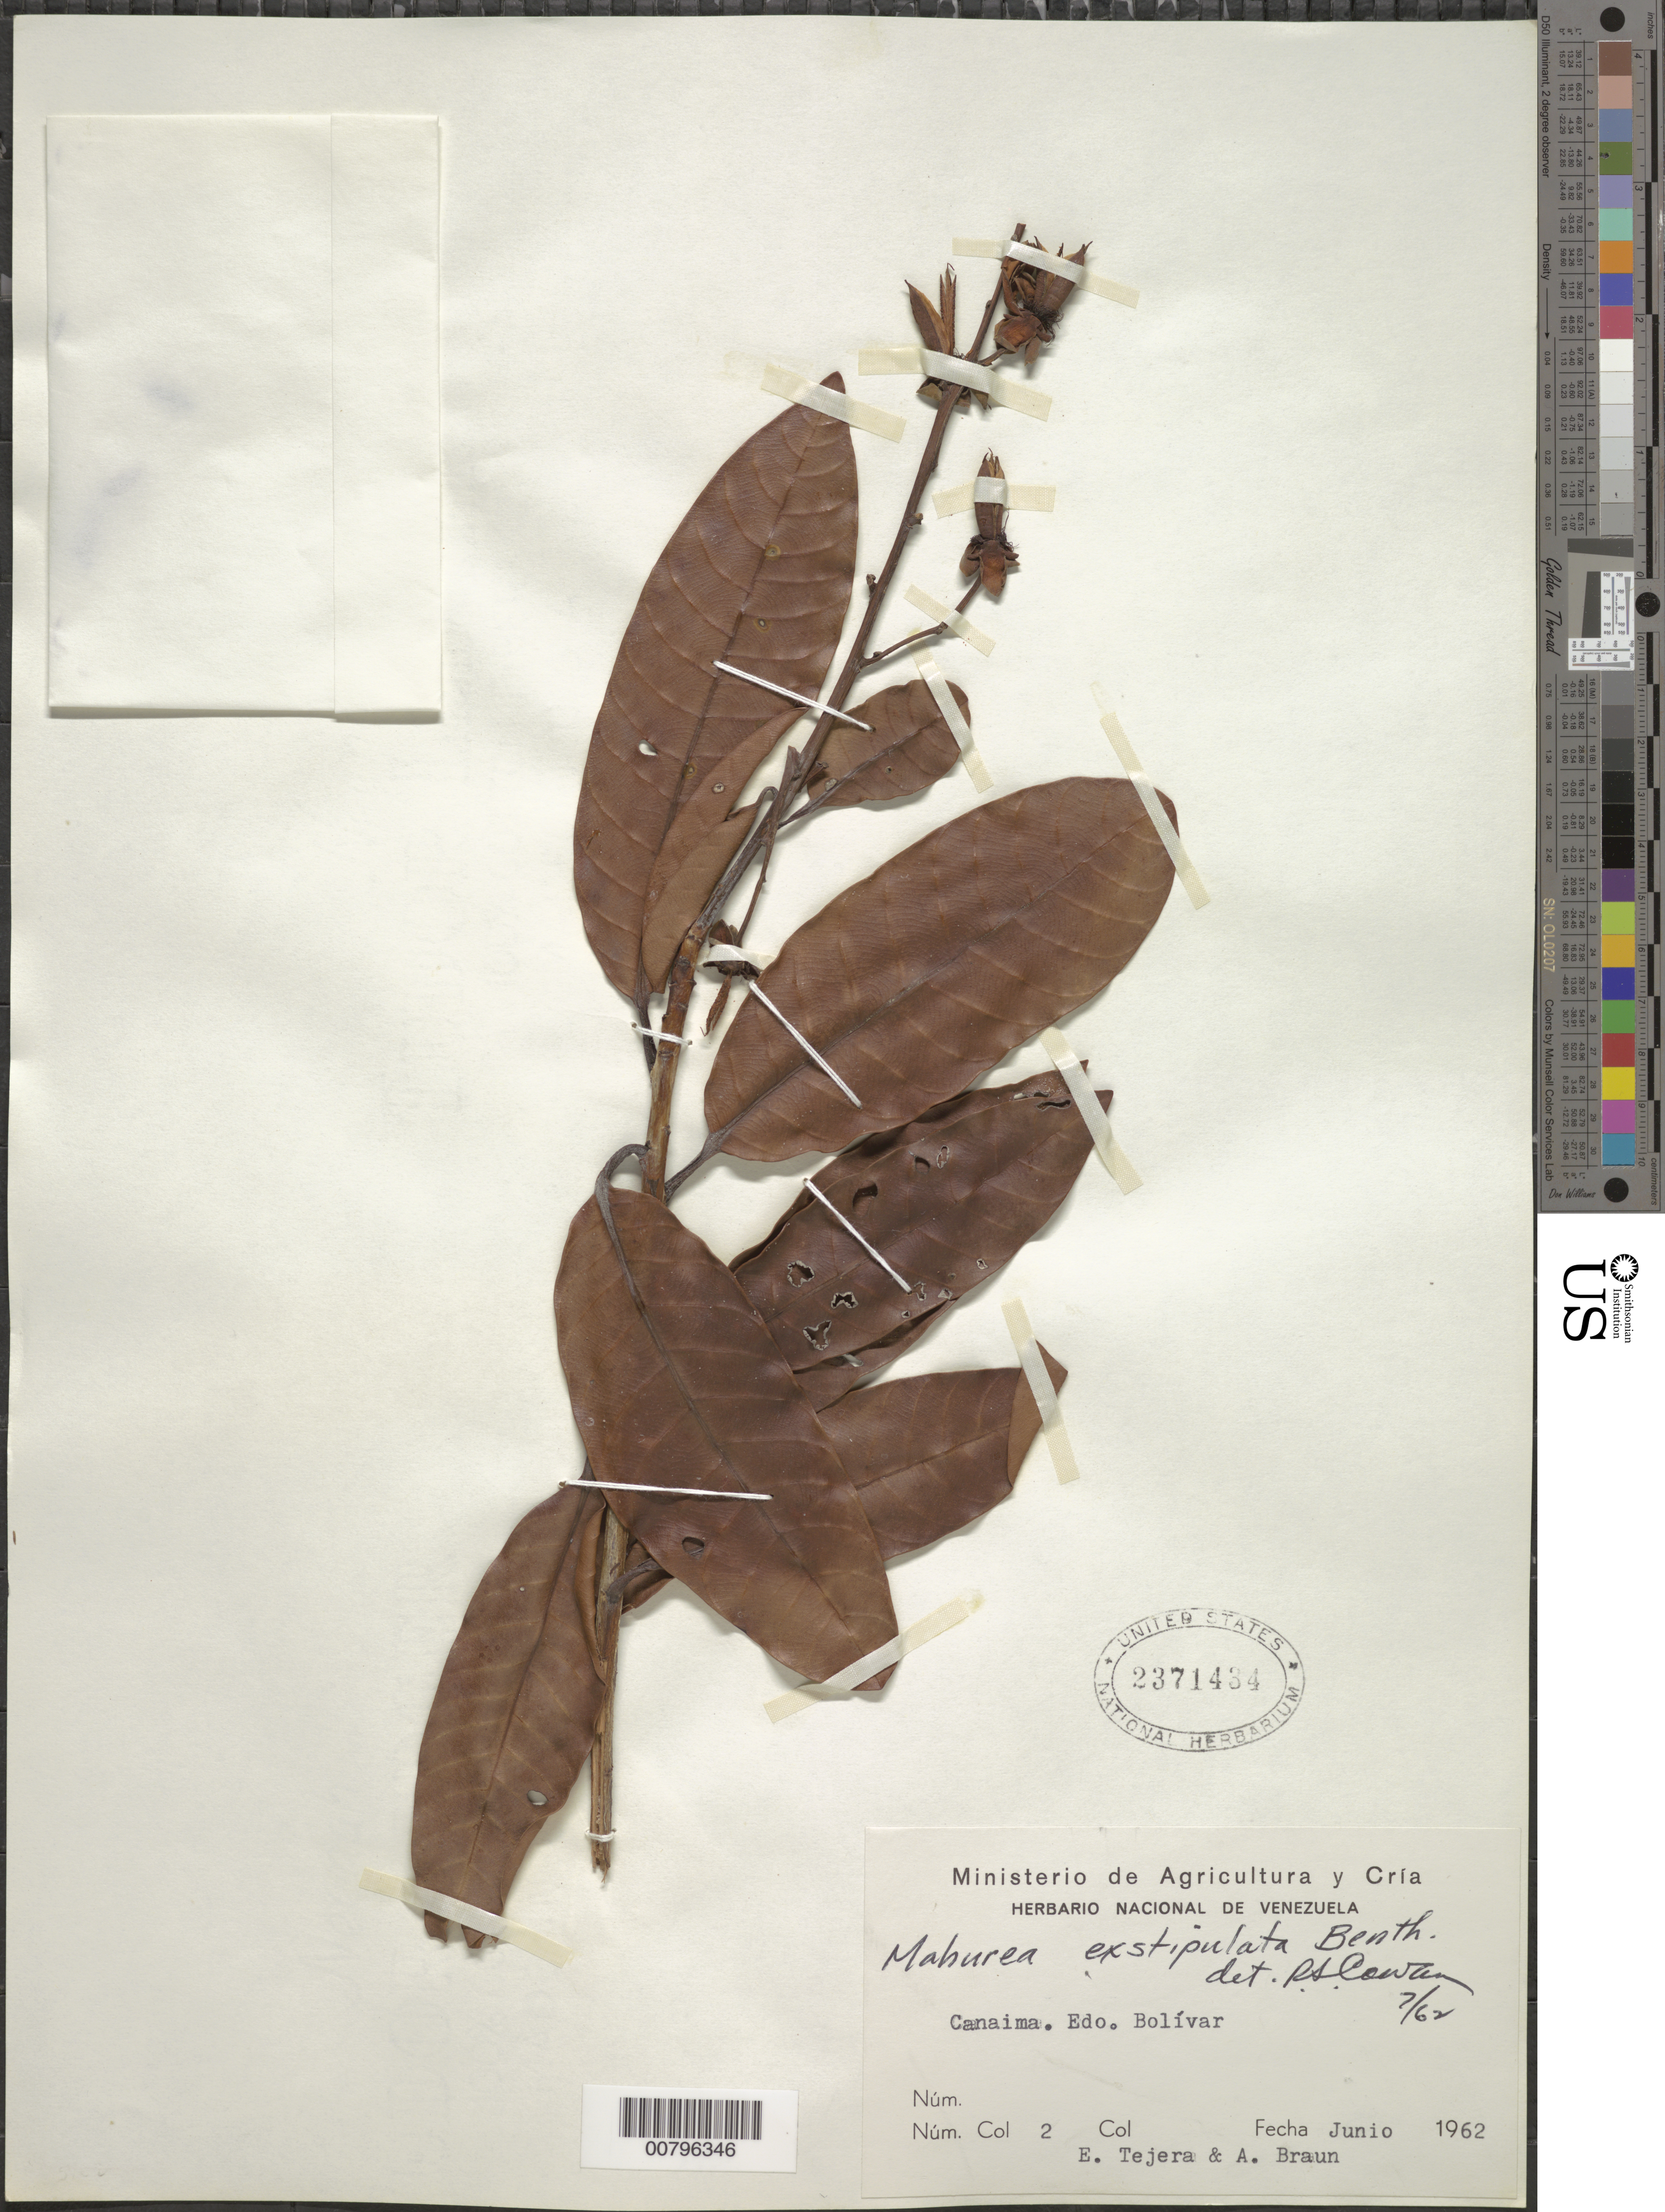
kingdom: Plantae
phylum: Tracheophyta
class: Magnoliopsida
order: Malpighiales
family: Calophyllaceae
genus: Mahurea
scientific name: Mahurea exstipulata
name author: Benth.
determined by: Cowan, R. S.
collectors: E. Tejera & A. Braun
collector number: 2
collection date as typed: Jun-62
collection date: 1962-06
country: Venezuela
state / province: Bolívar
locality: Canaima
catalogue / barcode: US 2371434